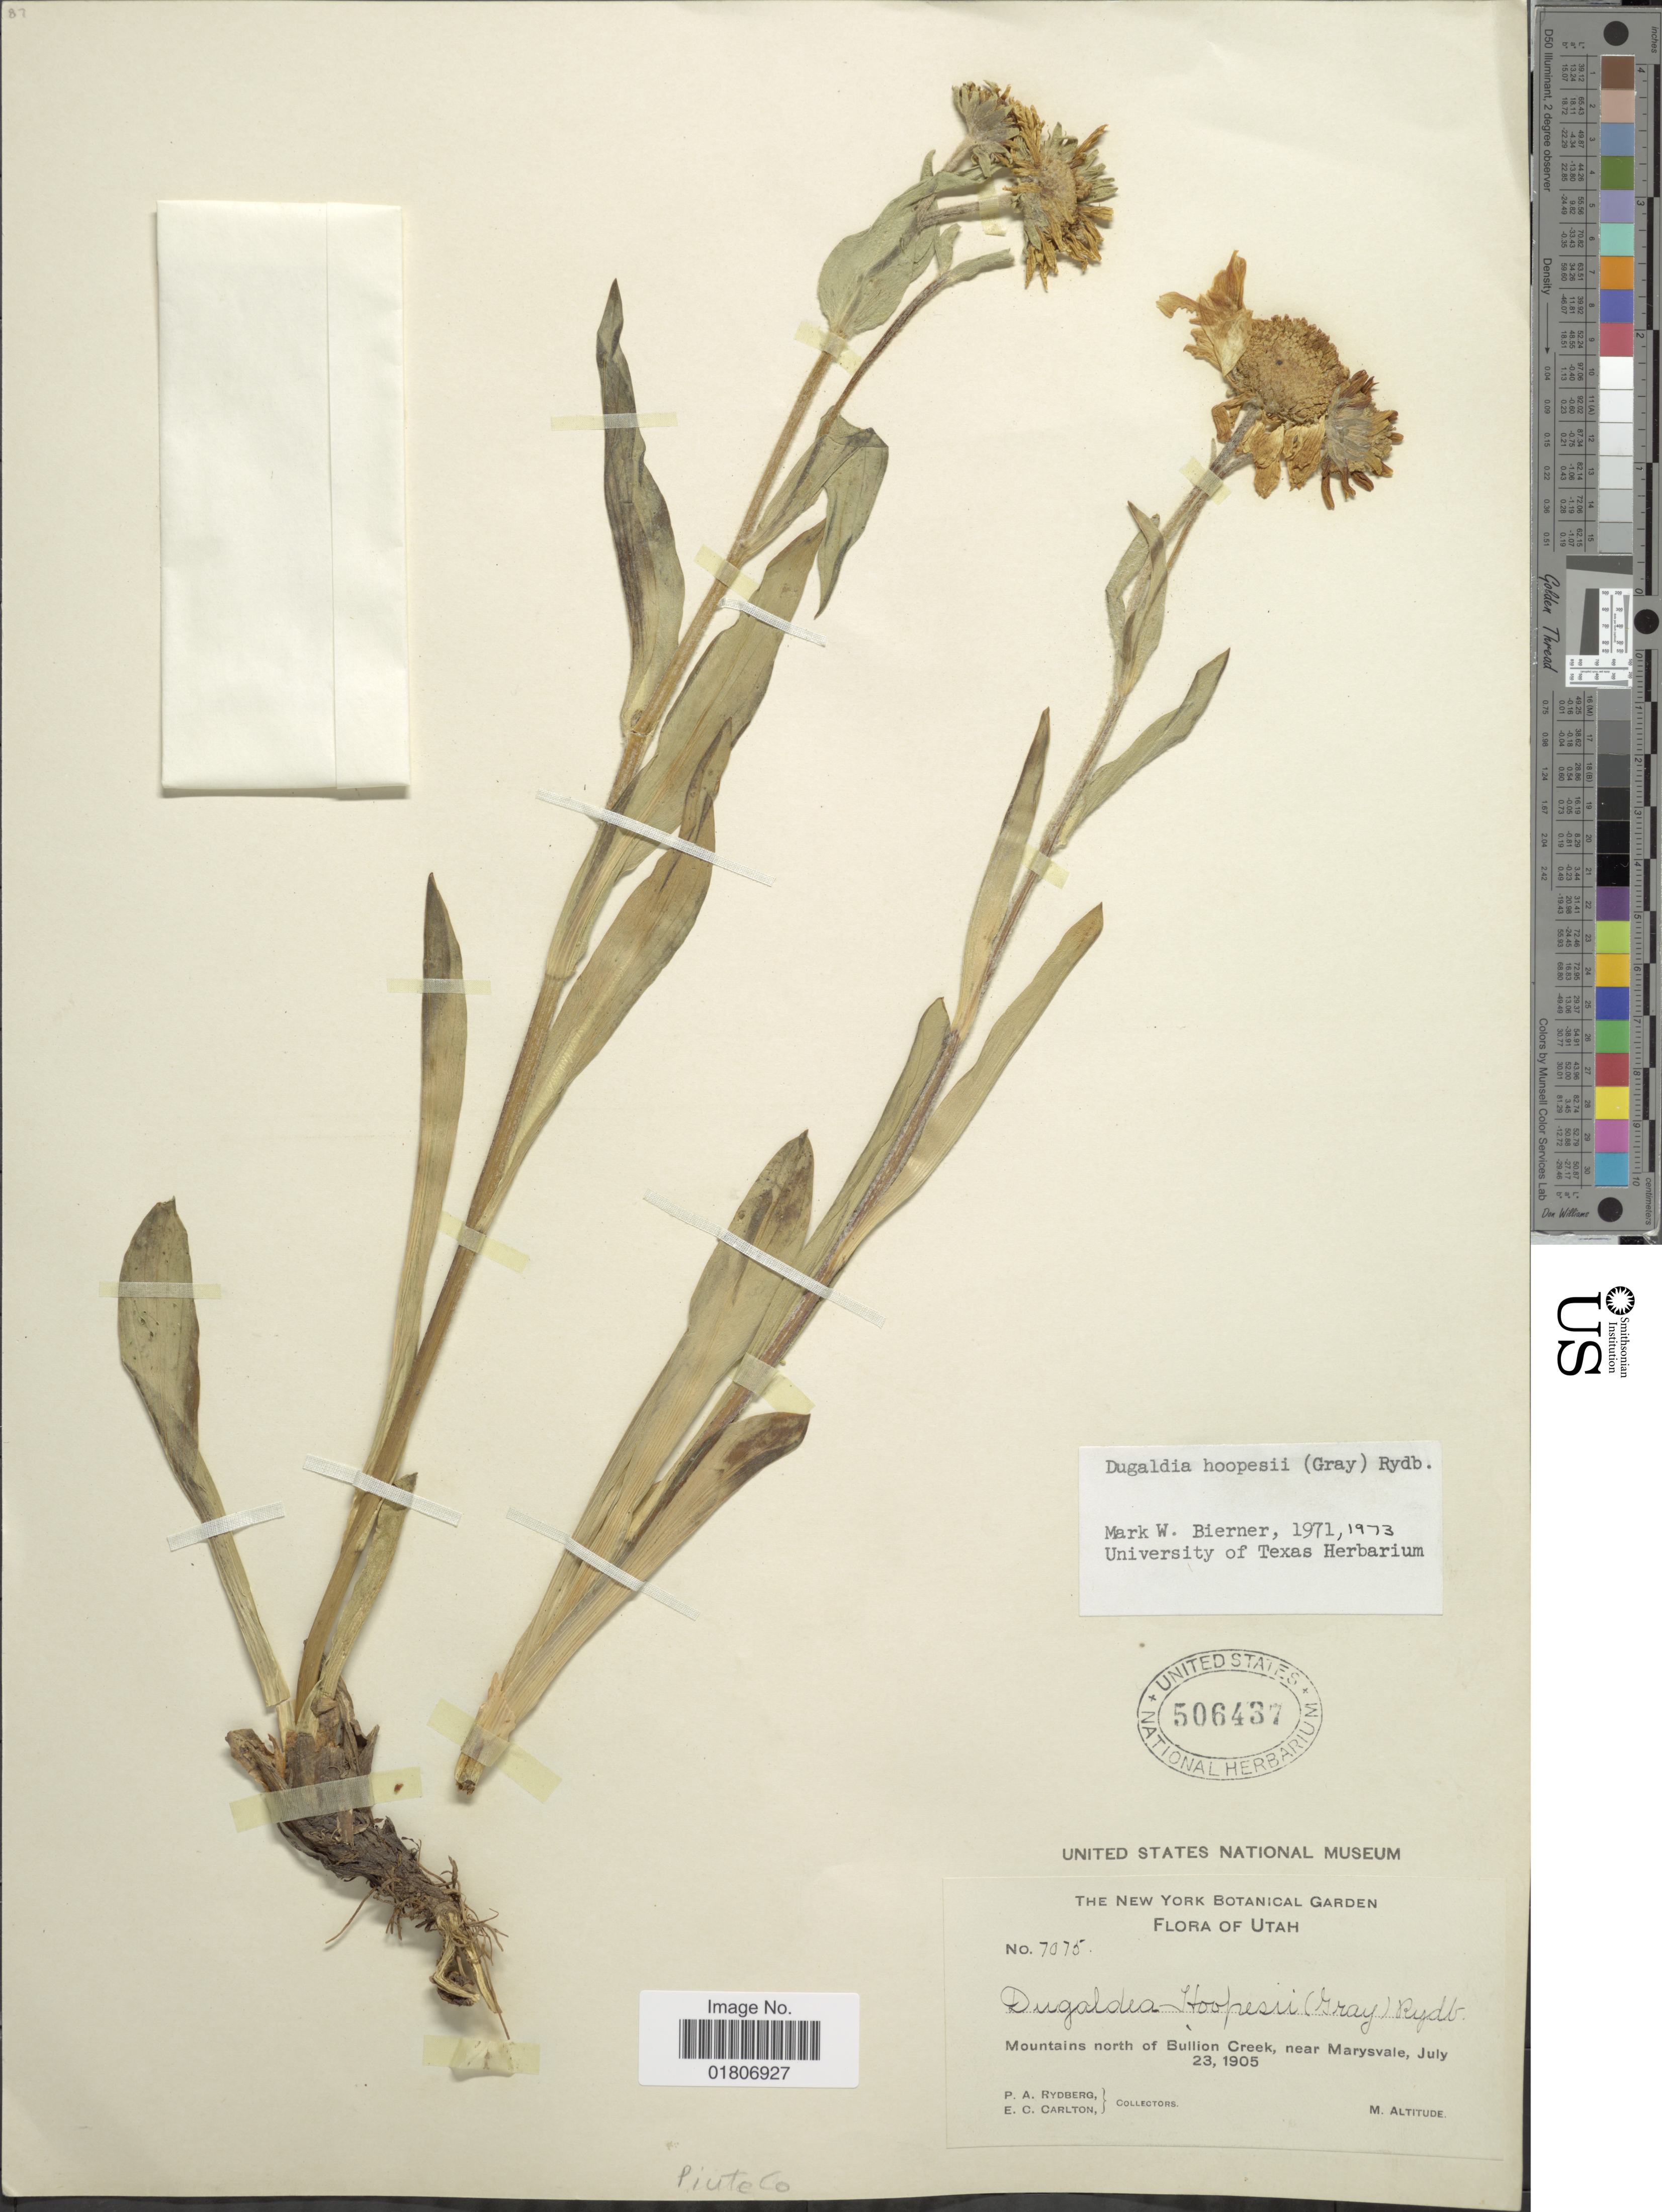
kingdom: Plantae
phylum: Tracheophyta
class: Magnoliopsida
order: Asterales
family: Asteraceae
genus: Dugaldia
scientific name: Dugaldia hoopesii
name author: (A. Gray) Rydb.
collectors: P. A. Rydberg & E. Carlton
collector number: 7075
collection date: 1905-07-23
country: United States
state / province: Utah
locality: Mountains north of Bullion Creek, near Marysvale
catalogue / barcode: US 506437